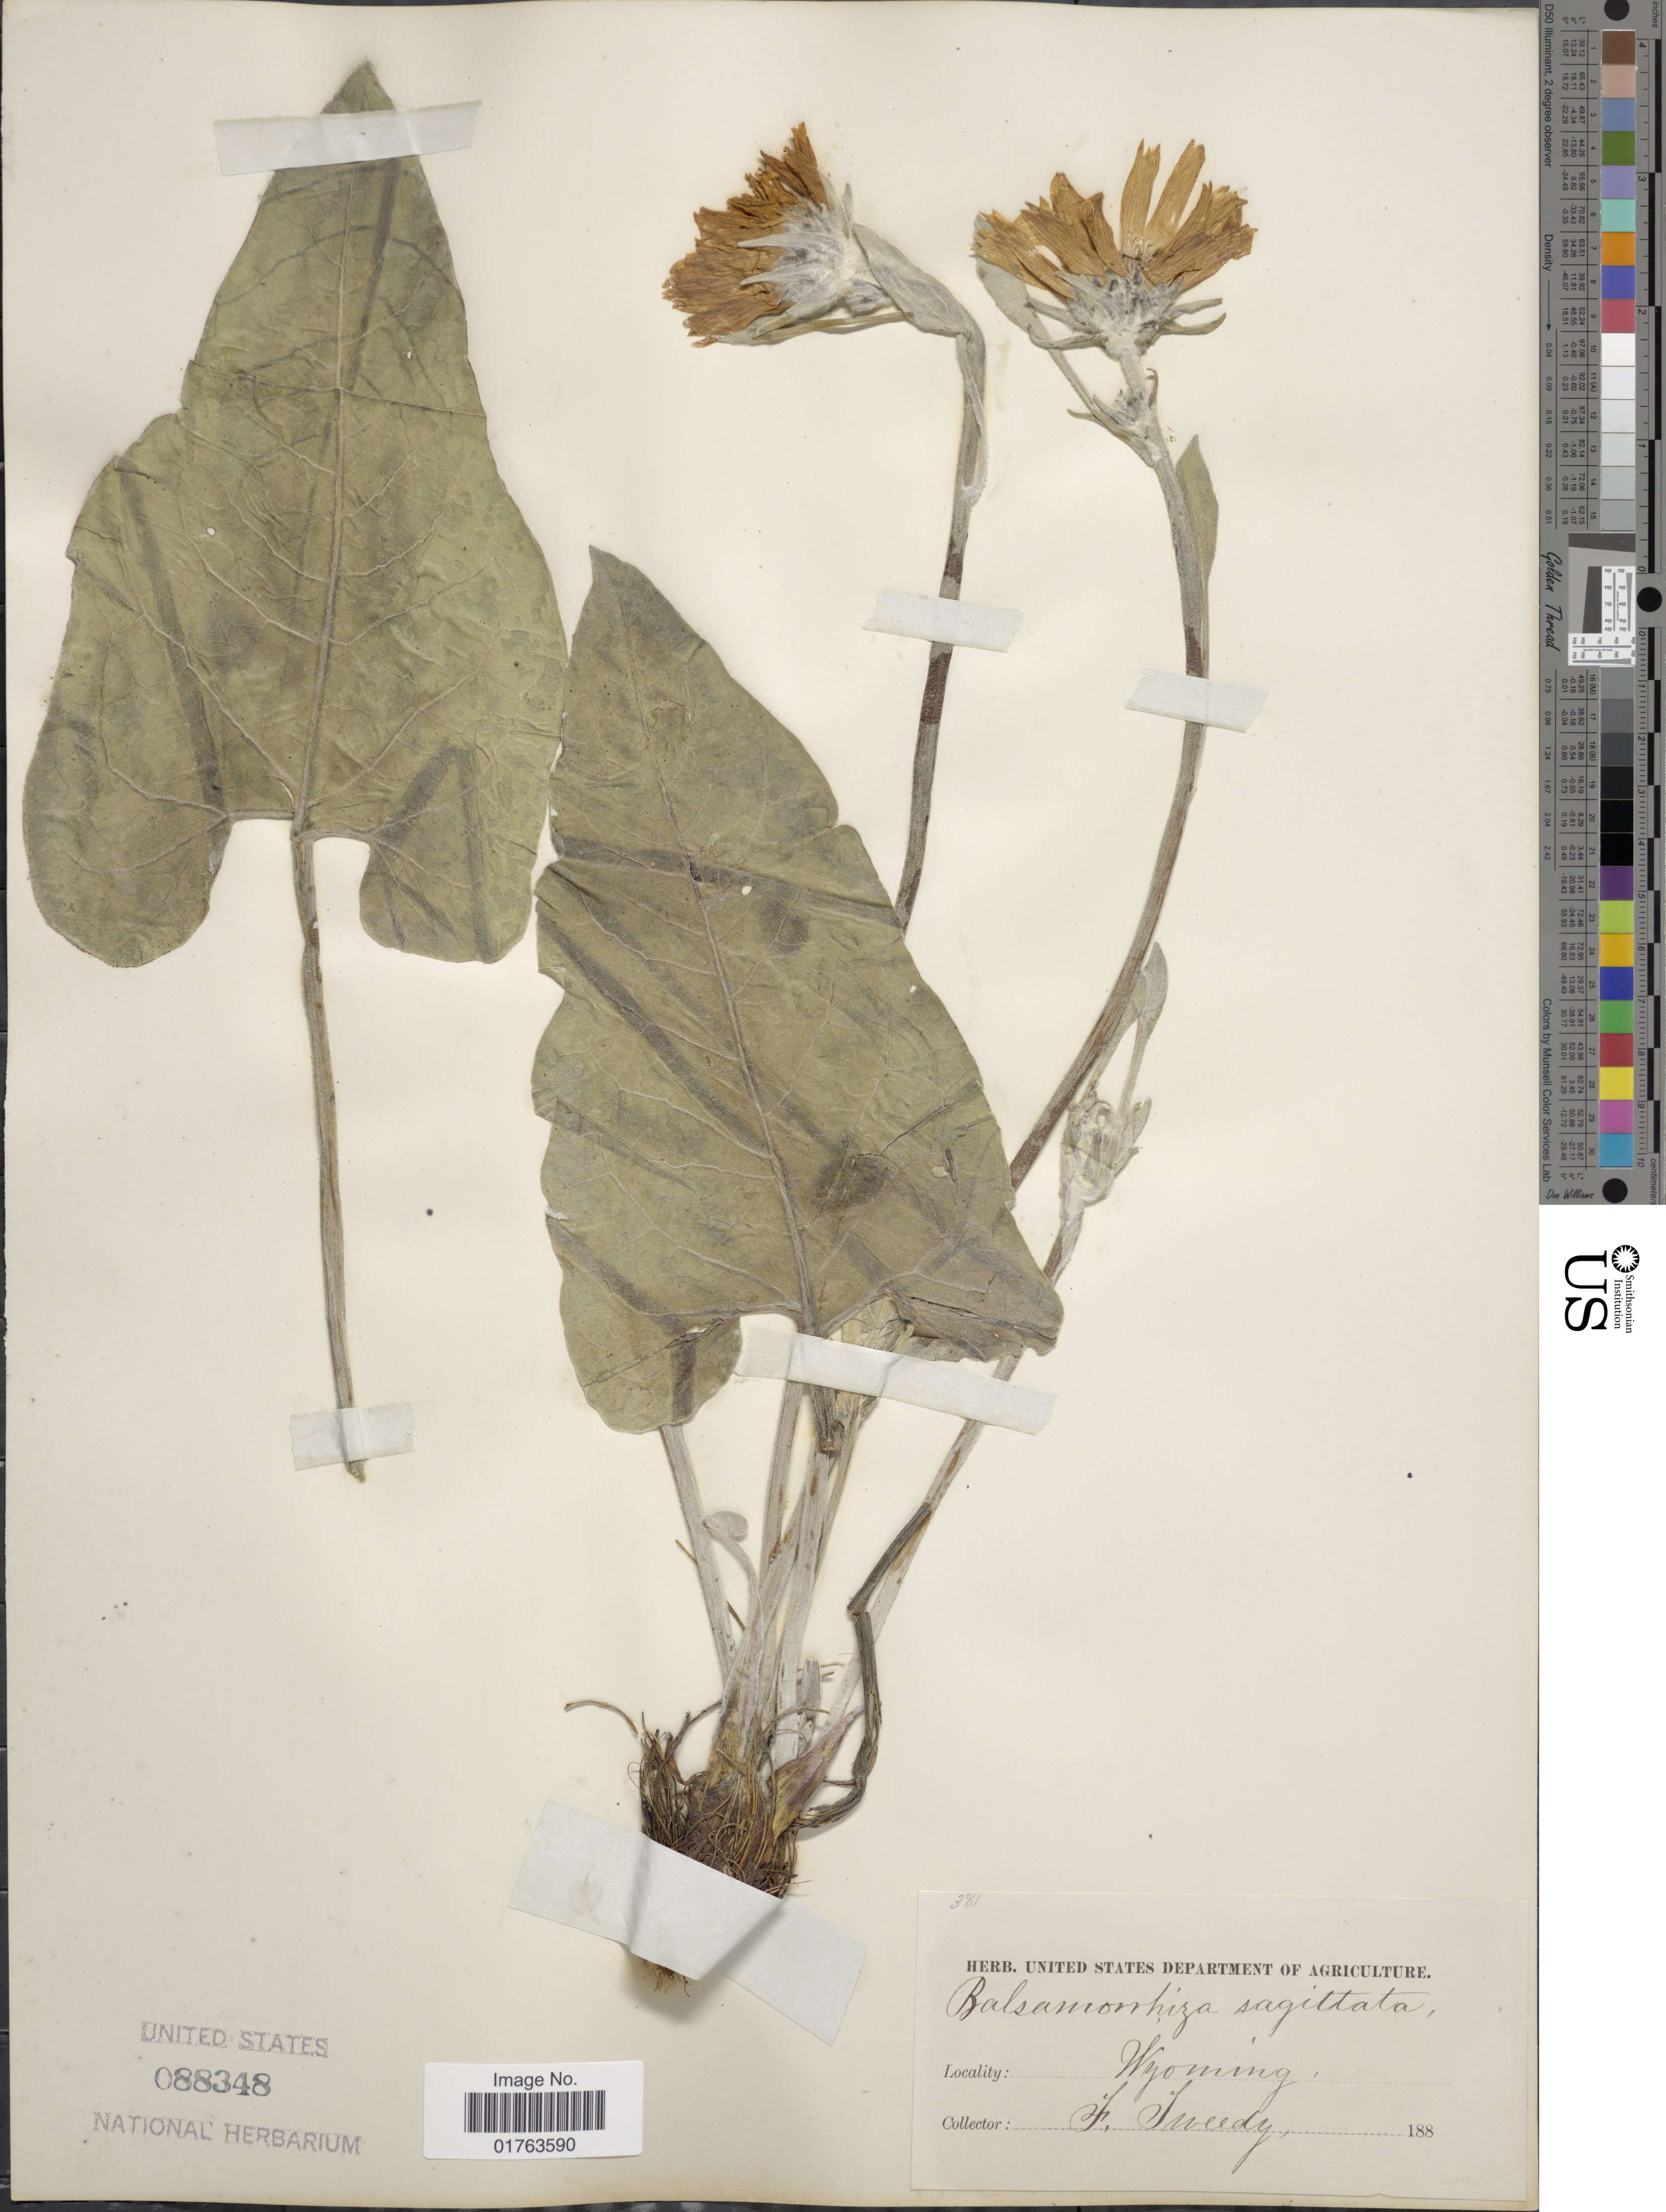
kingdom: Plantae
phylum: Tracheophyta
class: Magnoliopsida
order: Asterales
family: Asteraceae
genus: Balsamorhiza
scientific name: Balsamorhiza sagittata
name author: (Pursh) Nutt.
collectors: F. Tweedy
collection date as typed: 188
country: United States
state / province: Wyoming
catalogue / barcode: US 88348